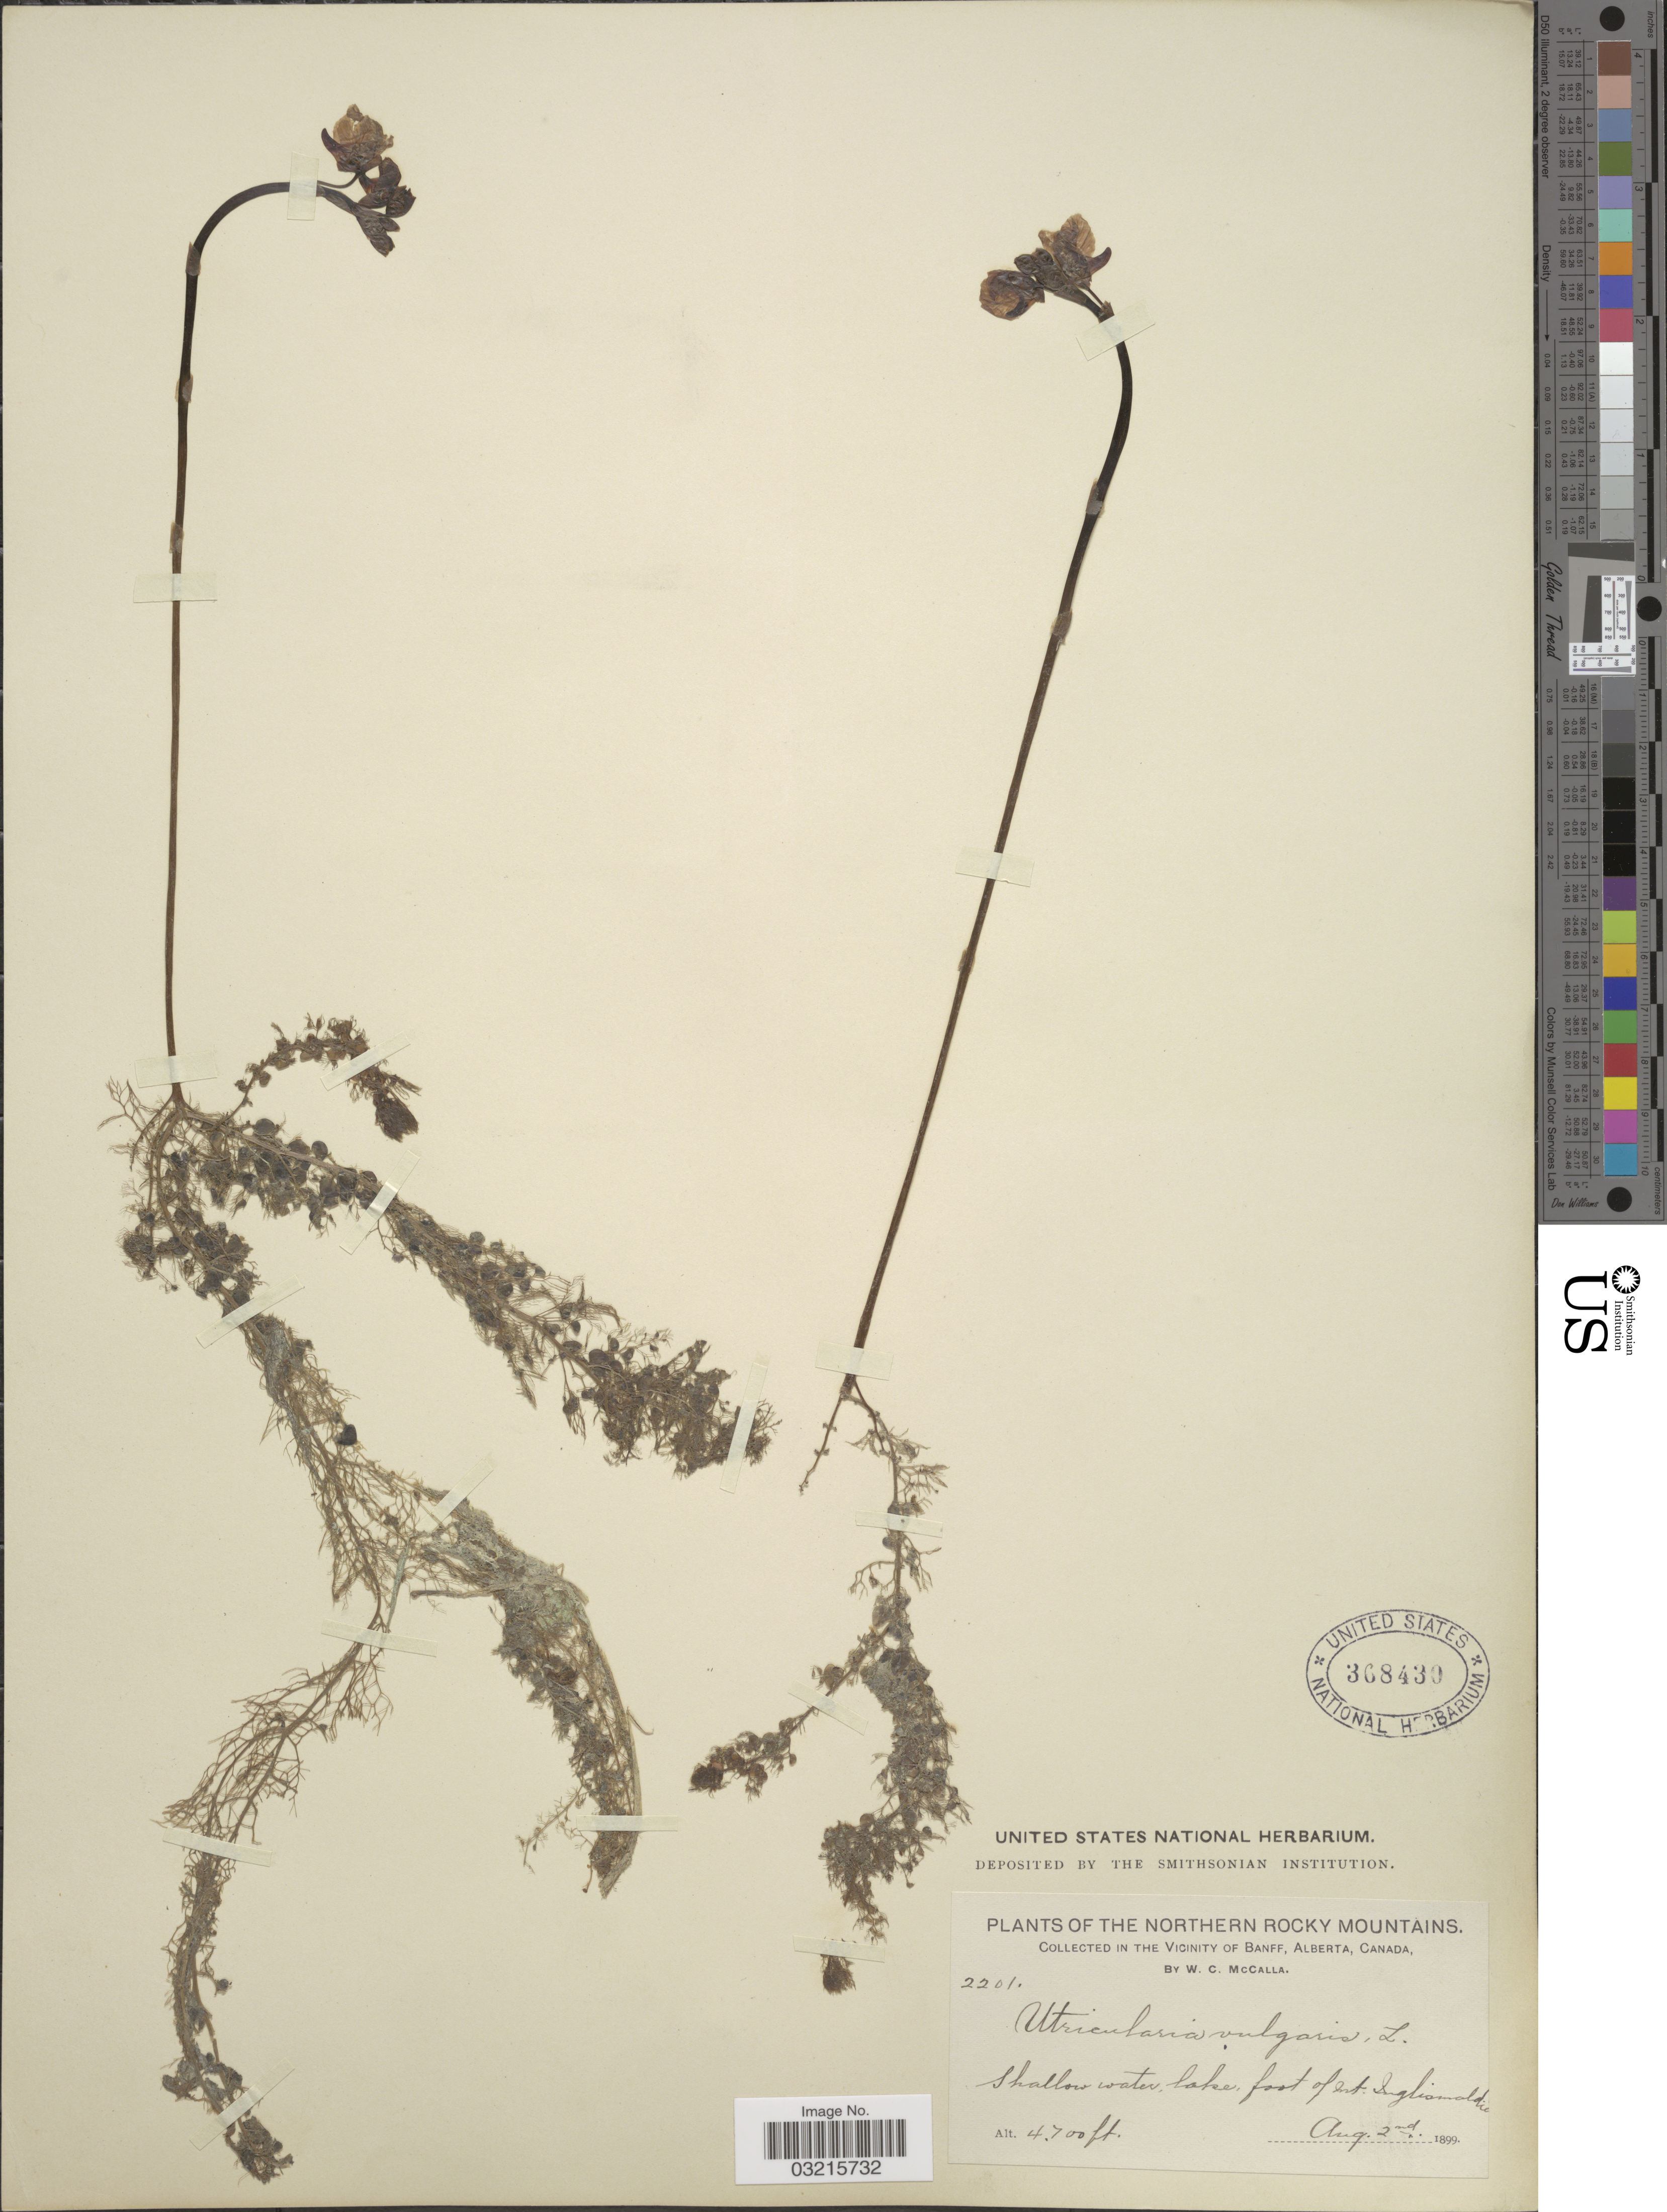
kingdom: Plantae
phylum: Tracheophyta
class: Magnoliopsida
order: Lamiales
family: Lentibulariaceae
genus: Utricularia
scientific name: Utricularia vulgaris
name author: L.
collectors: W. McCalla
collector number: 2201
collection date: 1899-08-02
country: Canada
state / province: Alberta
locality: The Northern Rocky Mountains, in the Vicinity of Banff, shallow water, lake, foot of Mt. Inglismaldie.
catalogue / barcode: US 368430